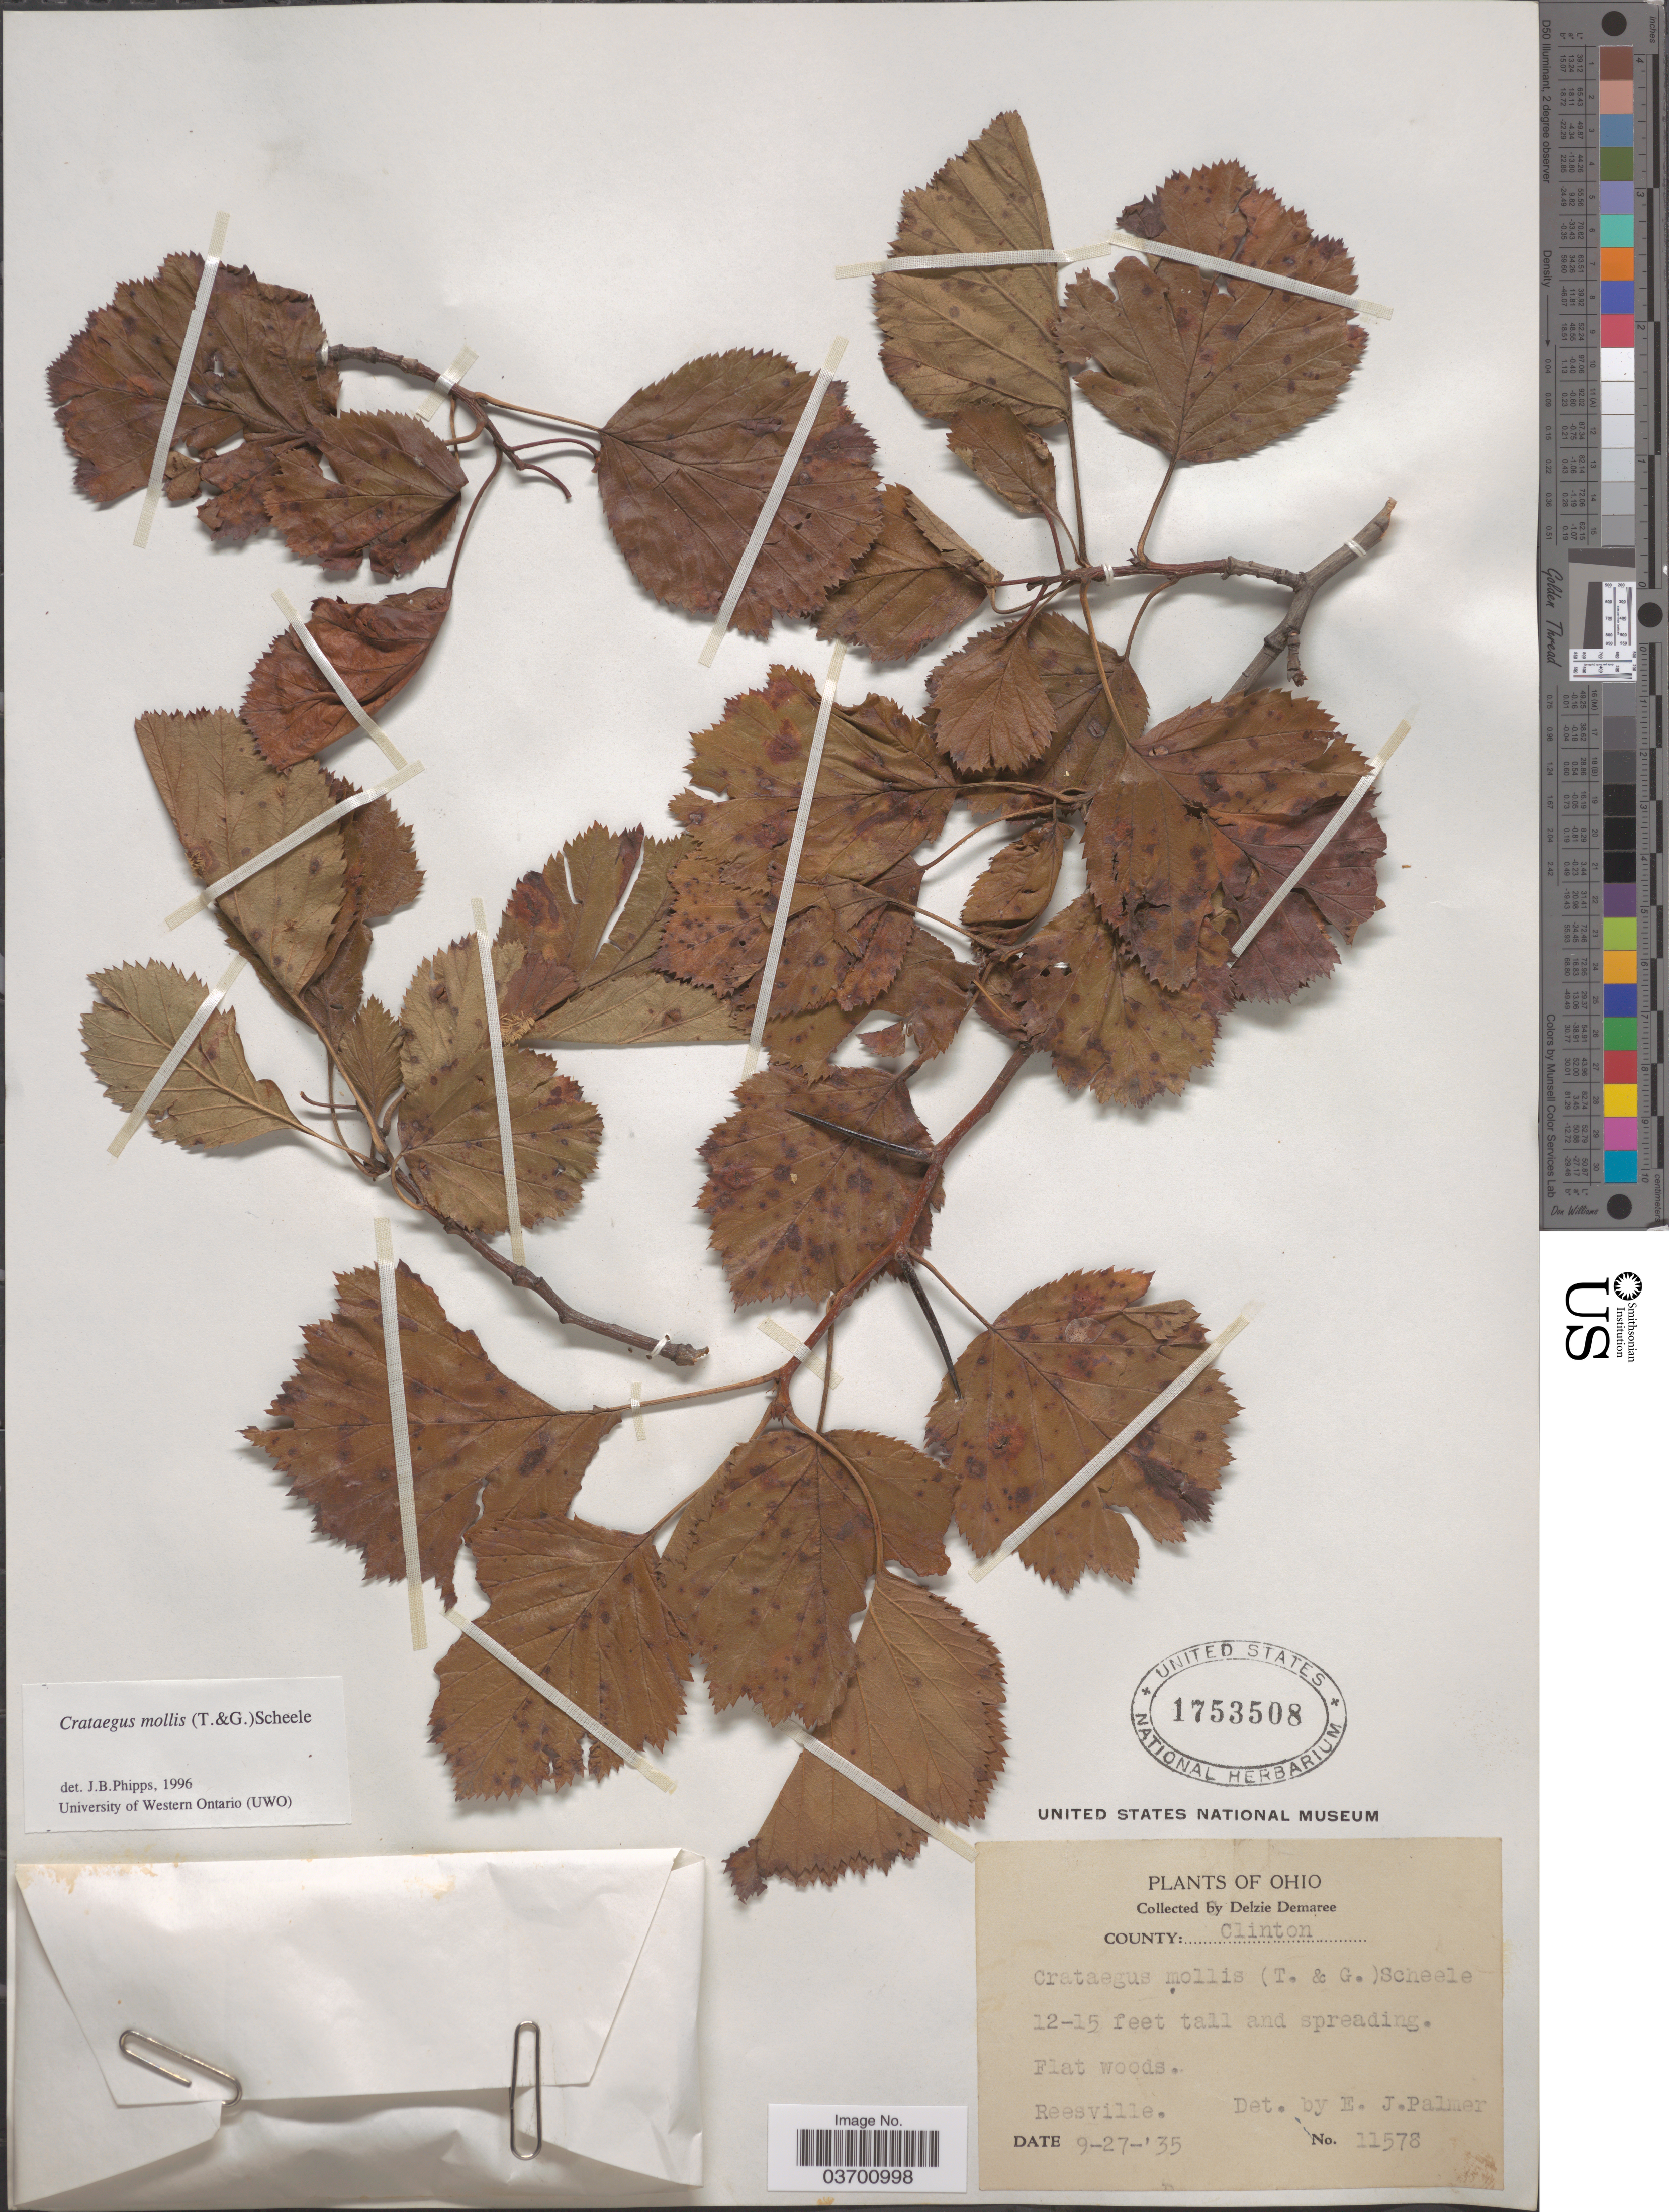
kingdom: Plantae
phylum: Tracheophyta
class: Magnoliopsida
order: Rosales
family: Rosaceae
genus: Crataegus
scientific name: Crataegus mollis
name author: (Torr. & A. Gray) Scheele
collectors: D. Demaree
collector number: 11578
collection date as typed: Transcribed d/m/y: 27/9/35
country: United States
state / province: Ohio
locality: County: Clinton. Reesville.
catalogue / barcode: US 1753508